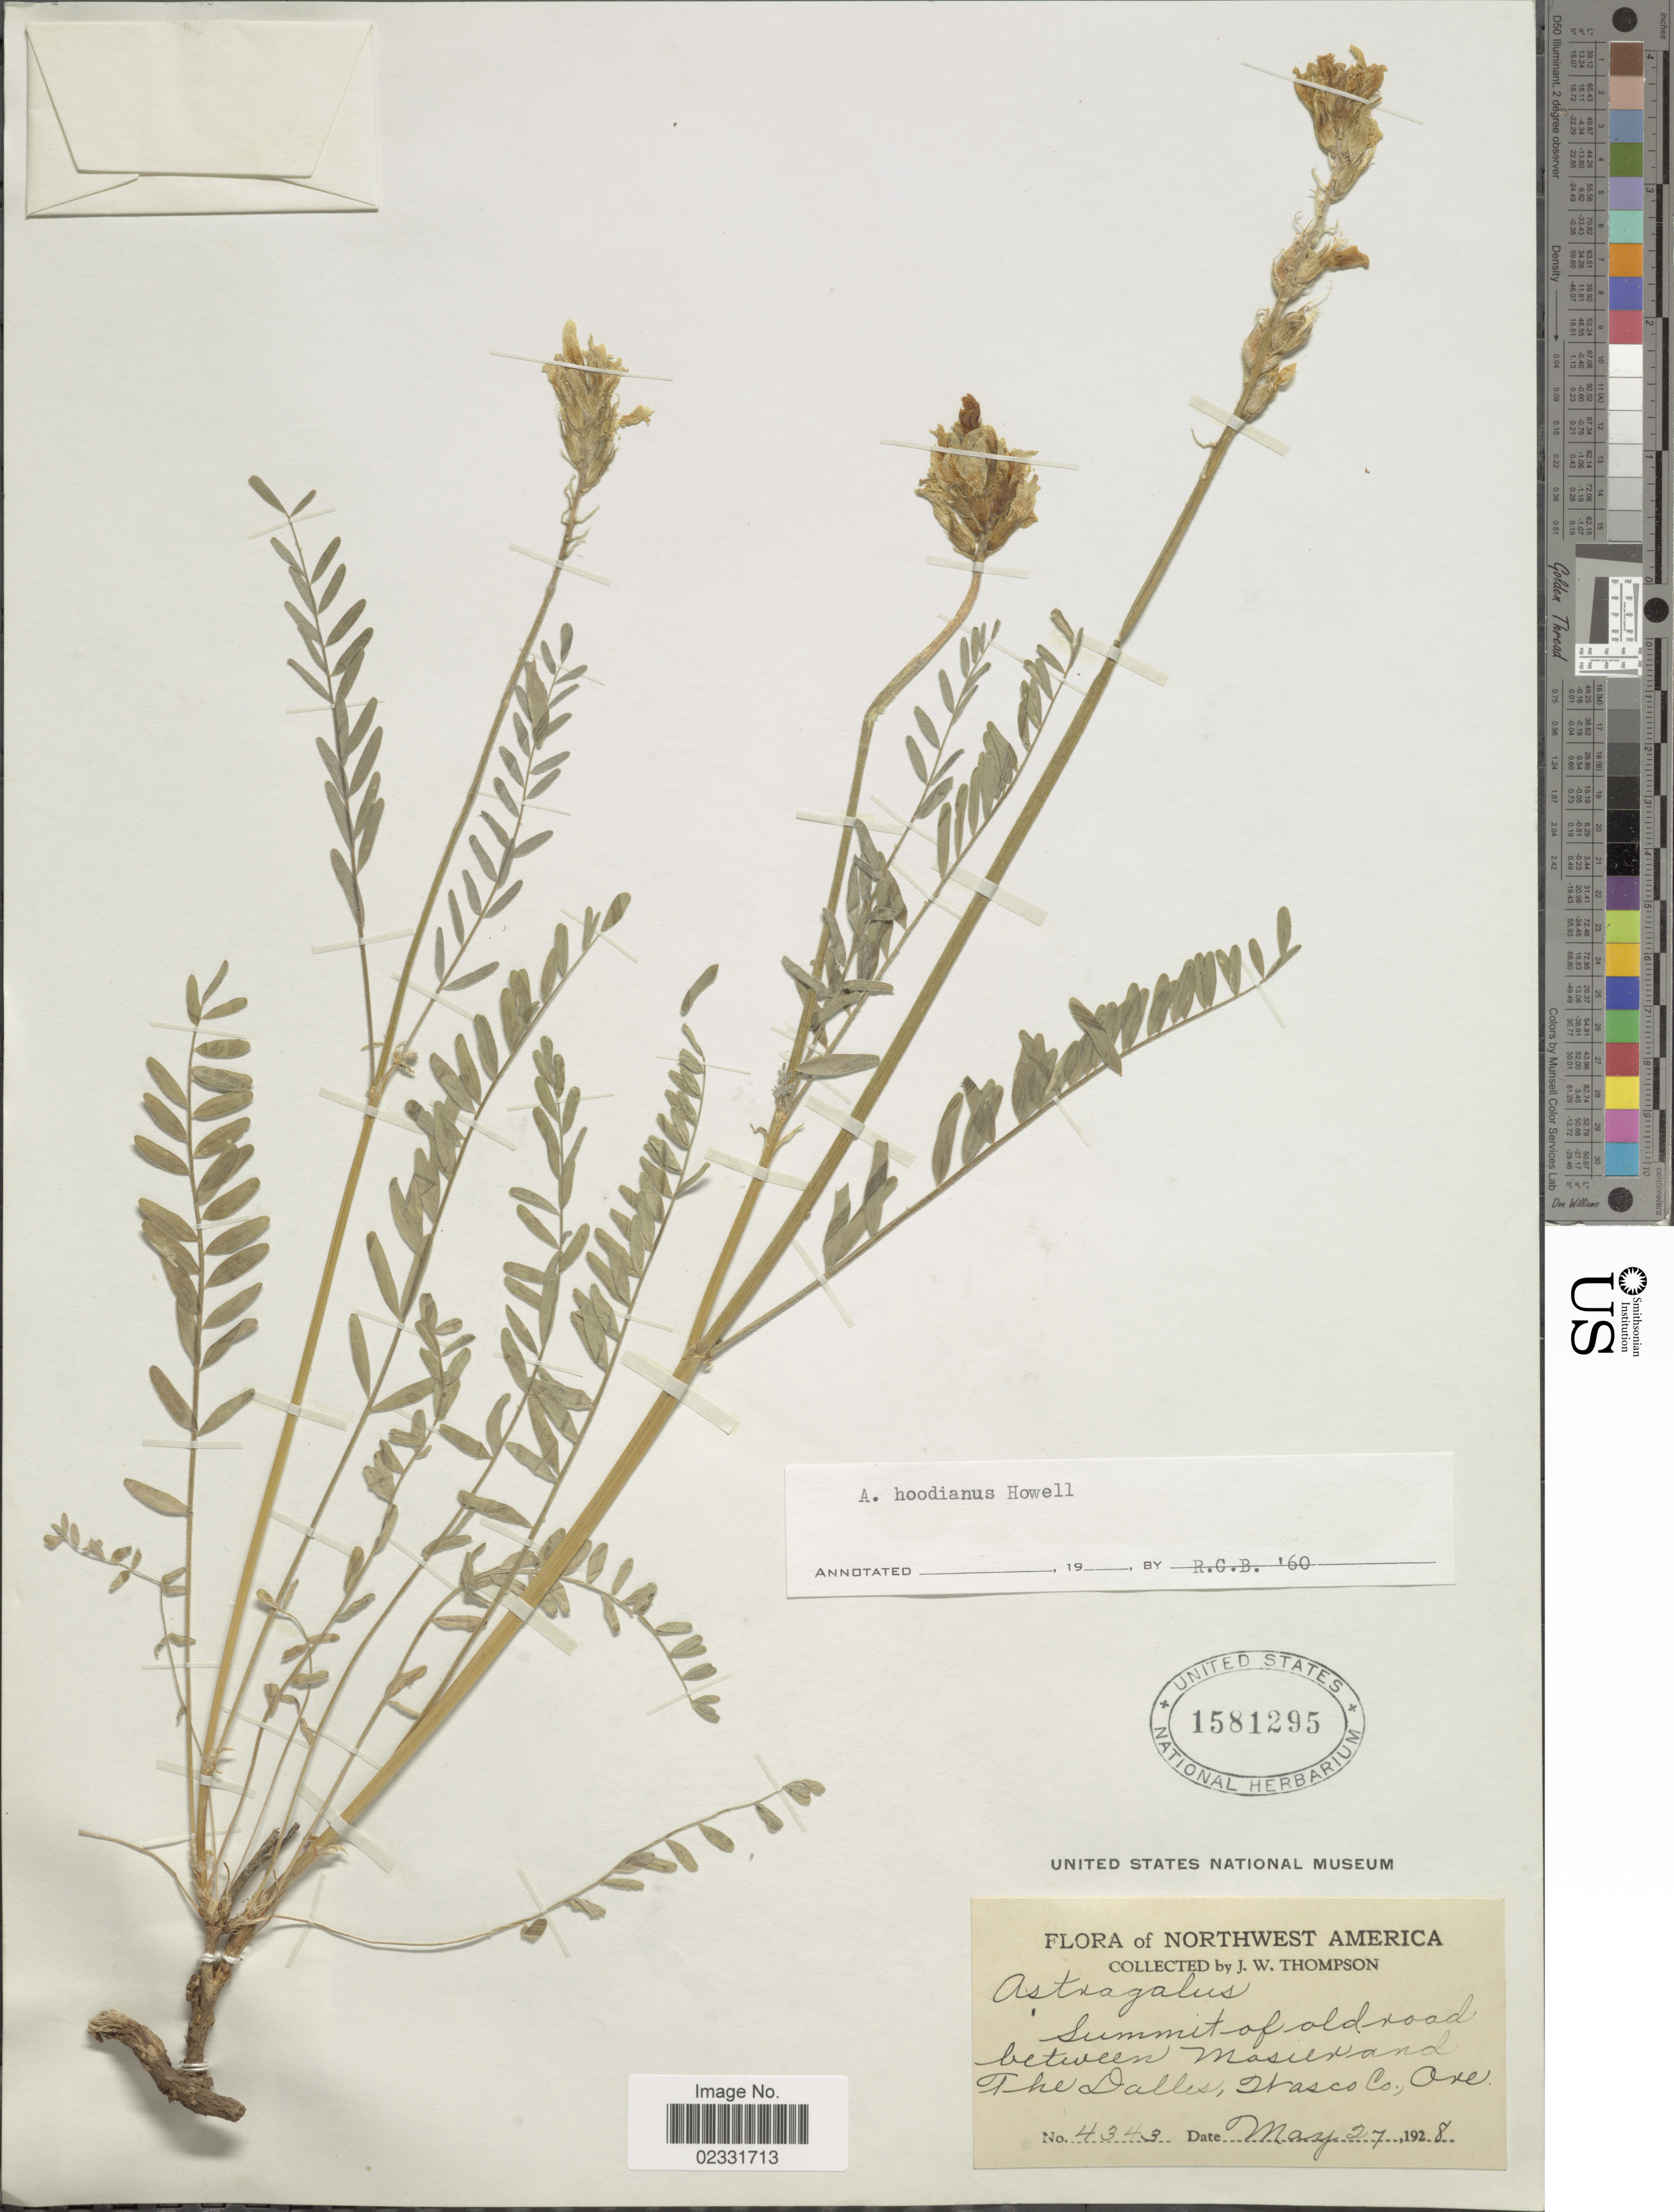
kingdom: Plantae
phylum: Tracheophyta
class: Magnoliopsida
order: Fabales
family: Fabaceae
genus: Astragalus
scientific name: Astragalus hoodianus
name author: Howell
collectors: J. W. Thompson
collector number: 4343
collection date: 1928-05-27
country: United States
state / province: Oregon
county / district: Wasco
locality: Summit of old road between Mosier and The Dalles, Wasco Co.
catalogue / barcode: US 1581295